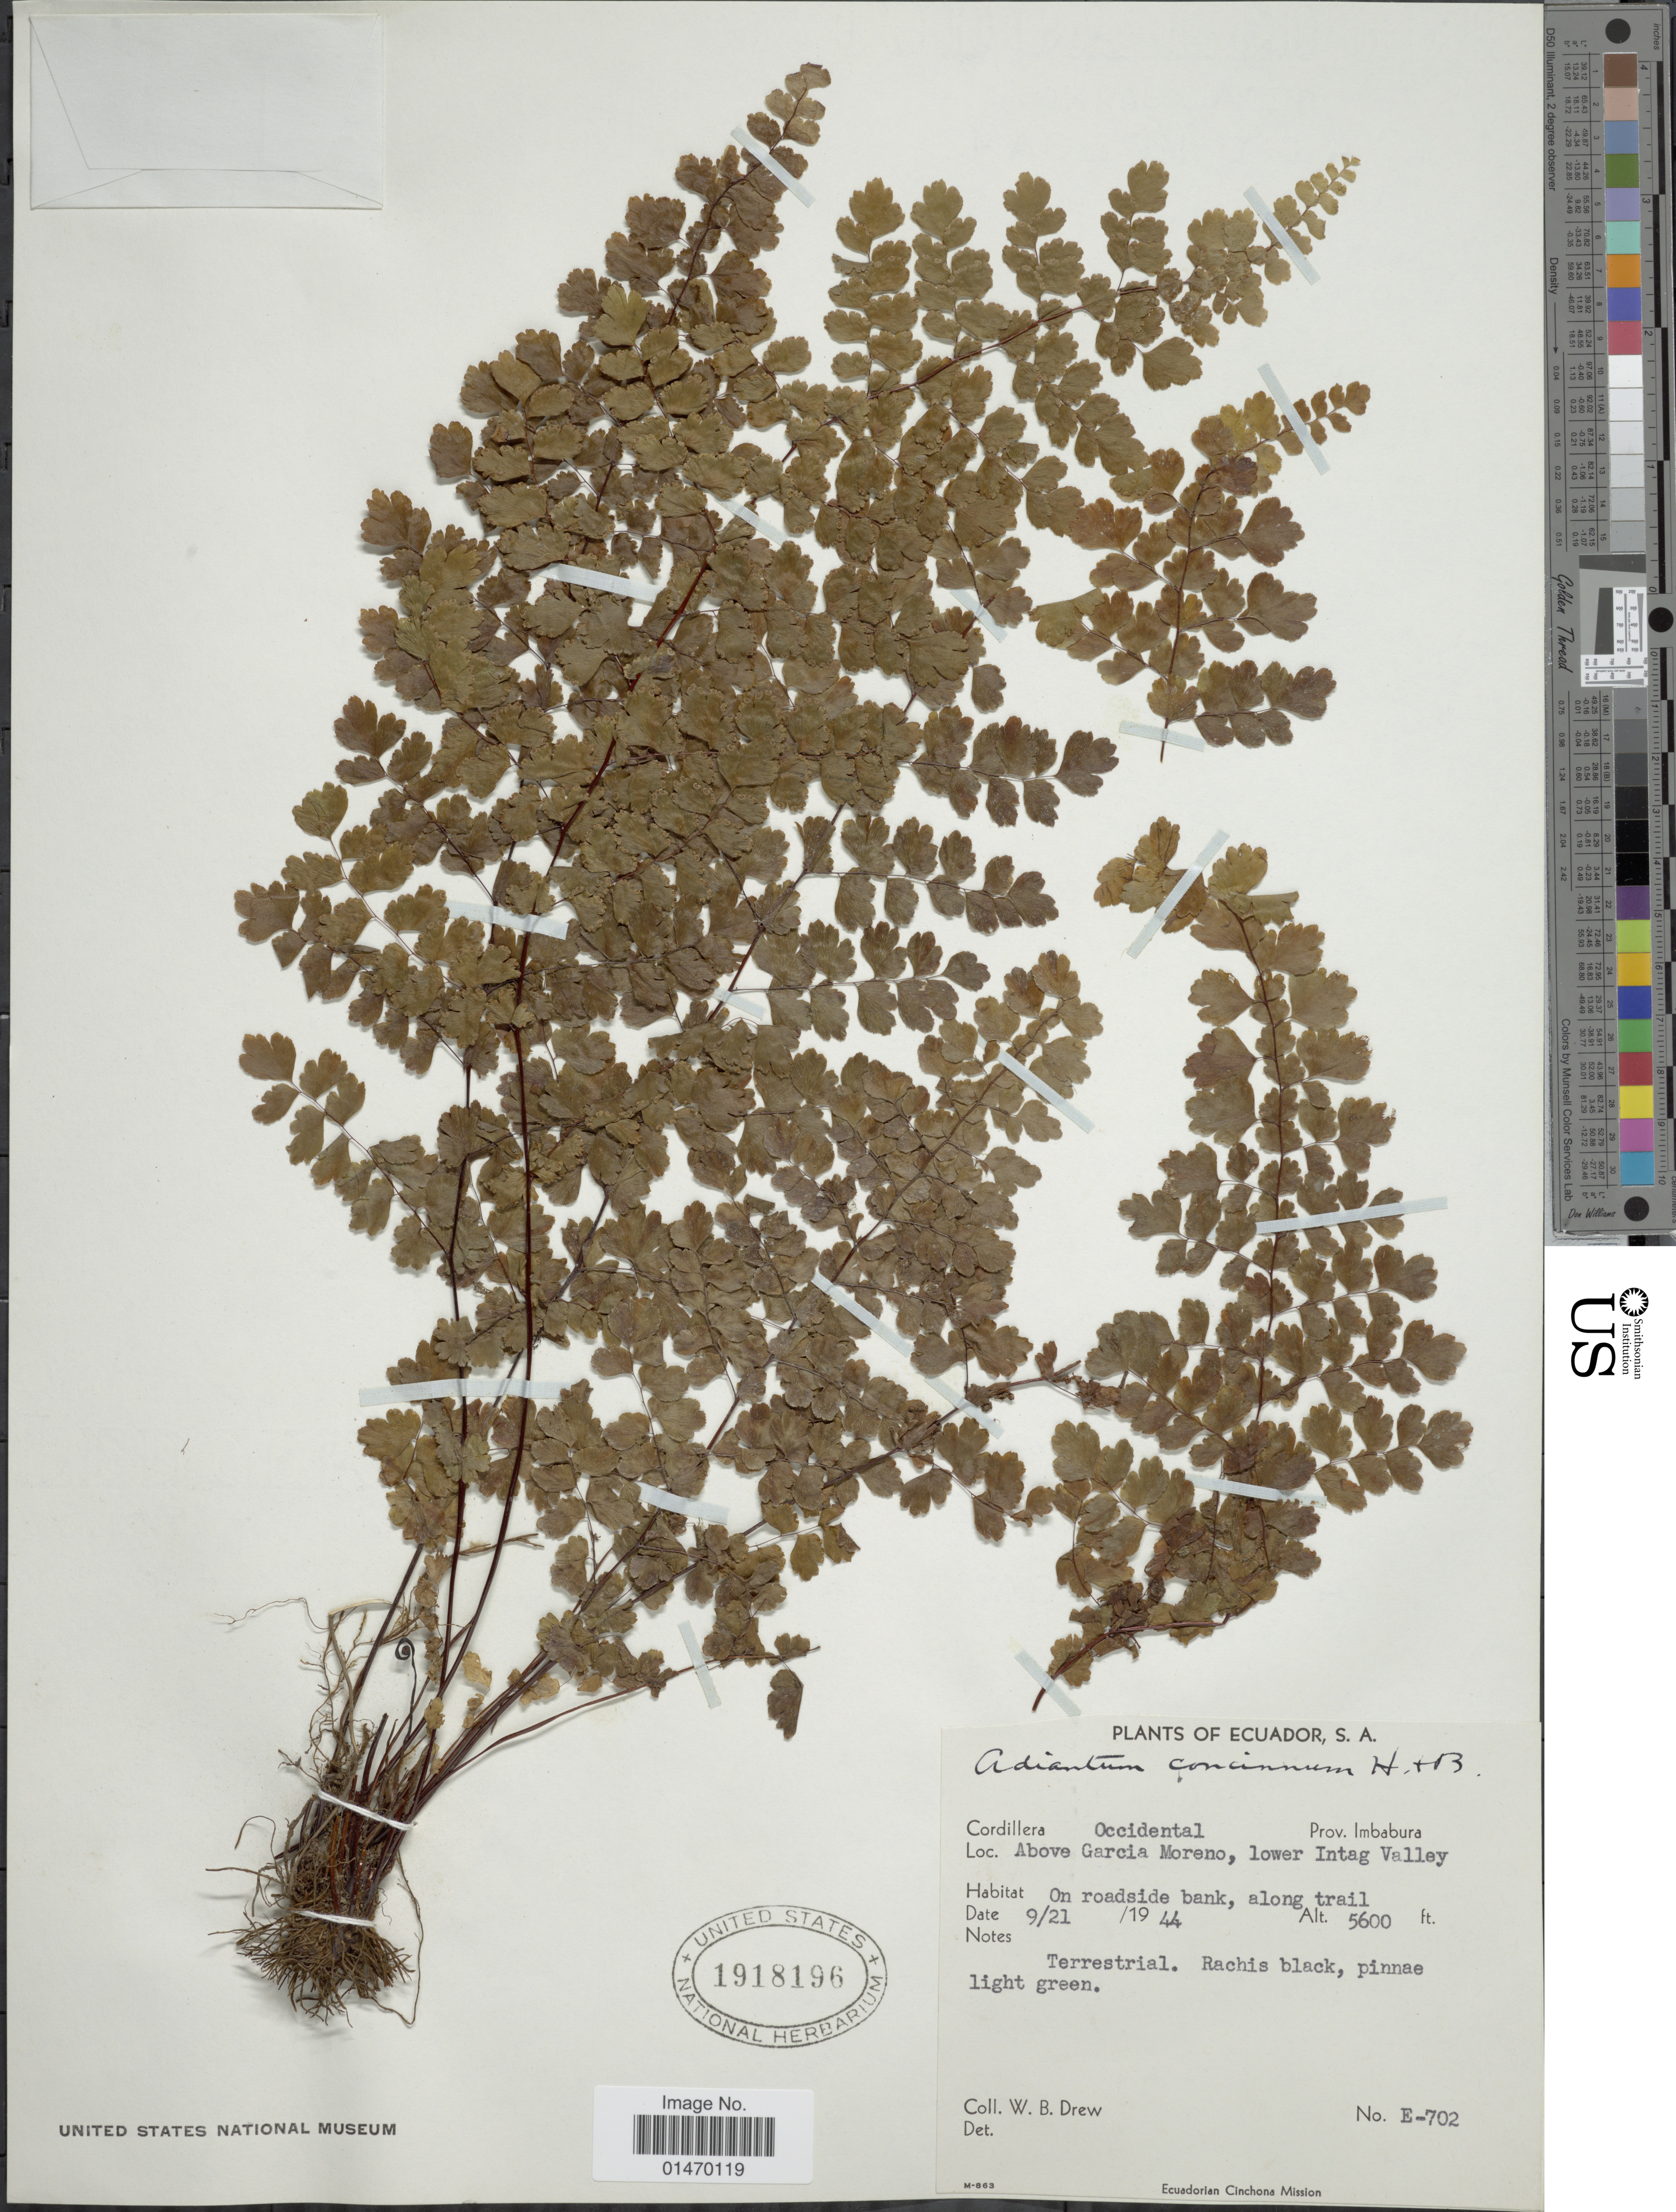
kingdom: Plantae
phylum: Tracheophyta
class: Polypodiopsida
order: Polypodiales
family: Pteridaceae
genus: Adiantum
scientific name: Adiantum concinnum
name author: Humb. & Bonpl. ex Willd.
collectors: W. B. Drew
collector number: E-702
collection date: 1944-09-21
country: Ecuador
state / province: Imbabura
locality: Above Garcia Moreno, lower Intag Valley.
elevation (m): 1707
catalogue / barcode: US 1918196